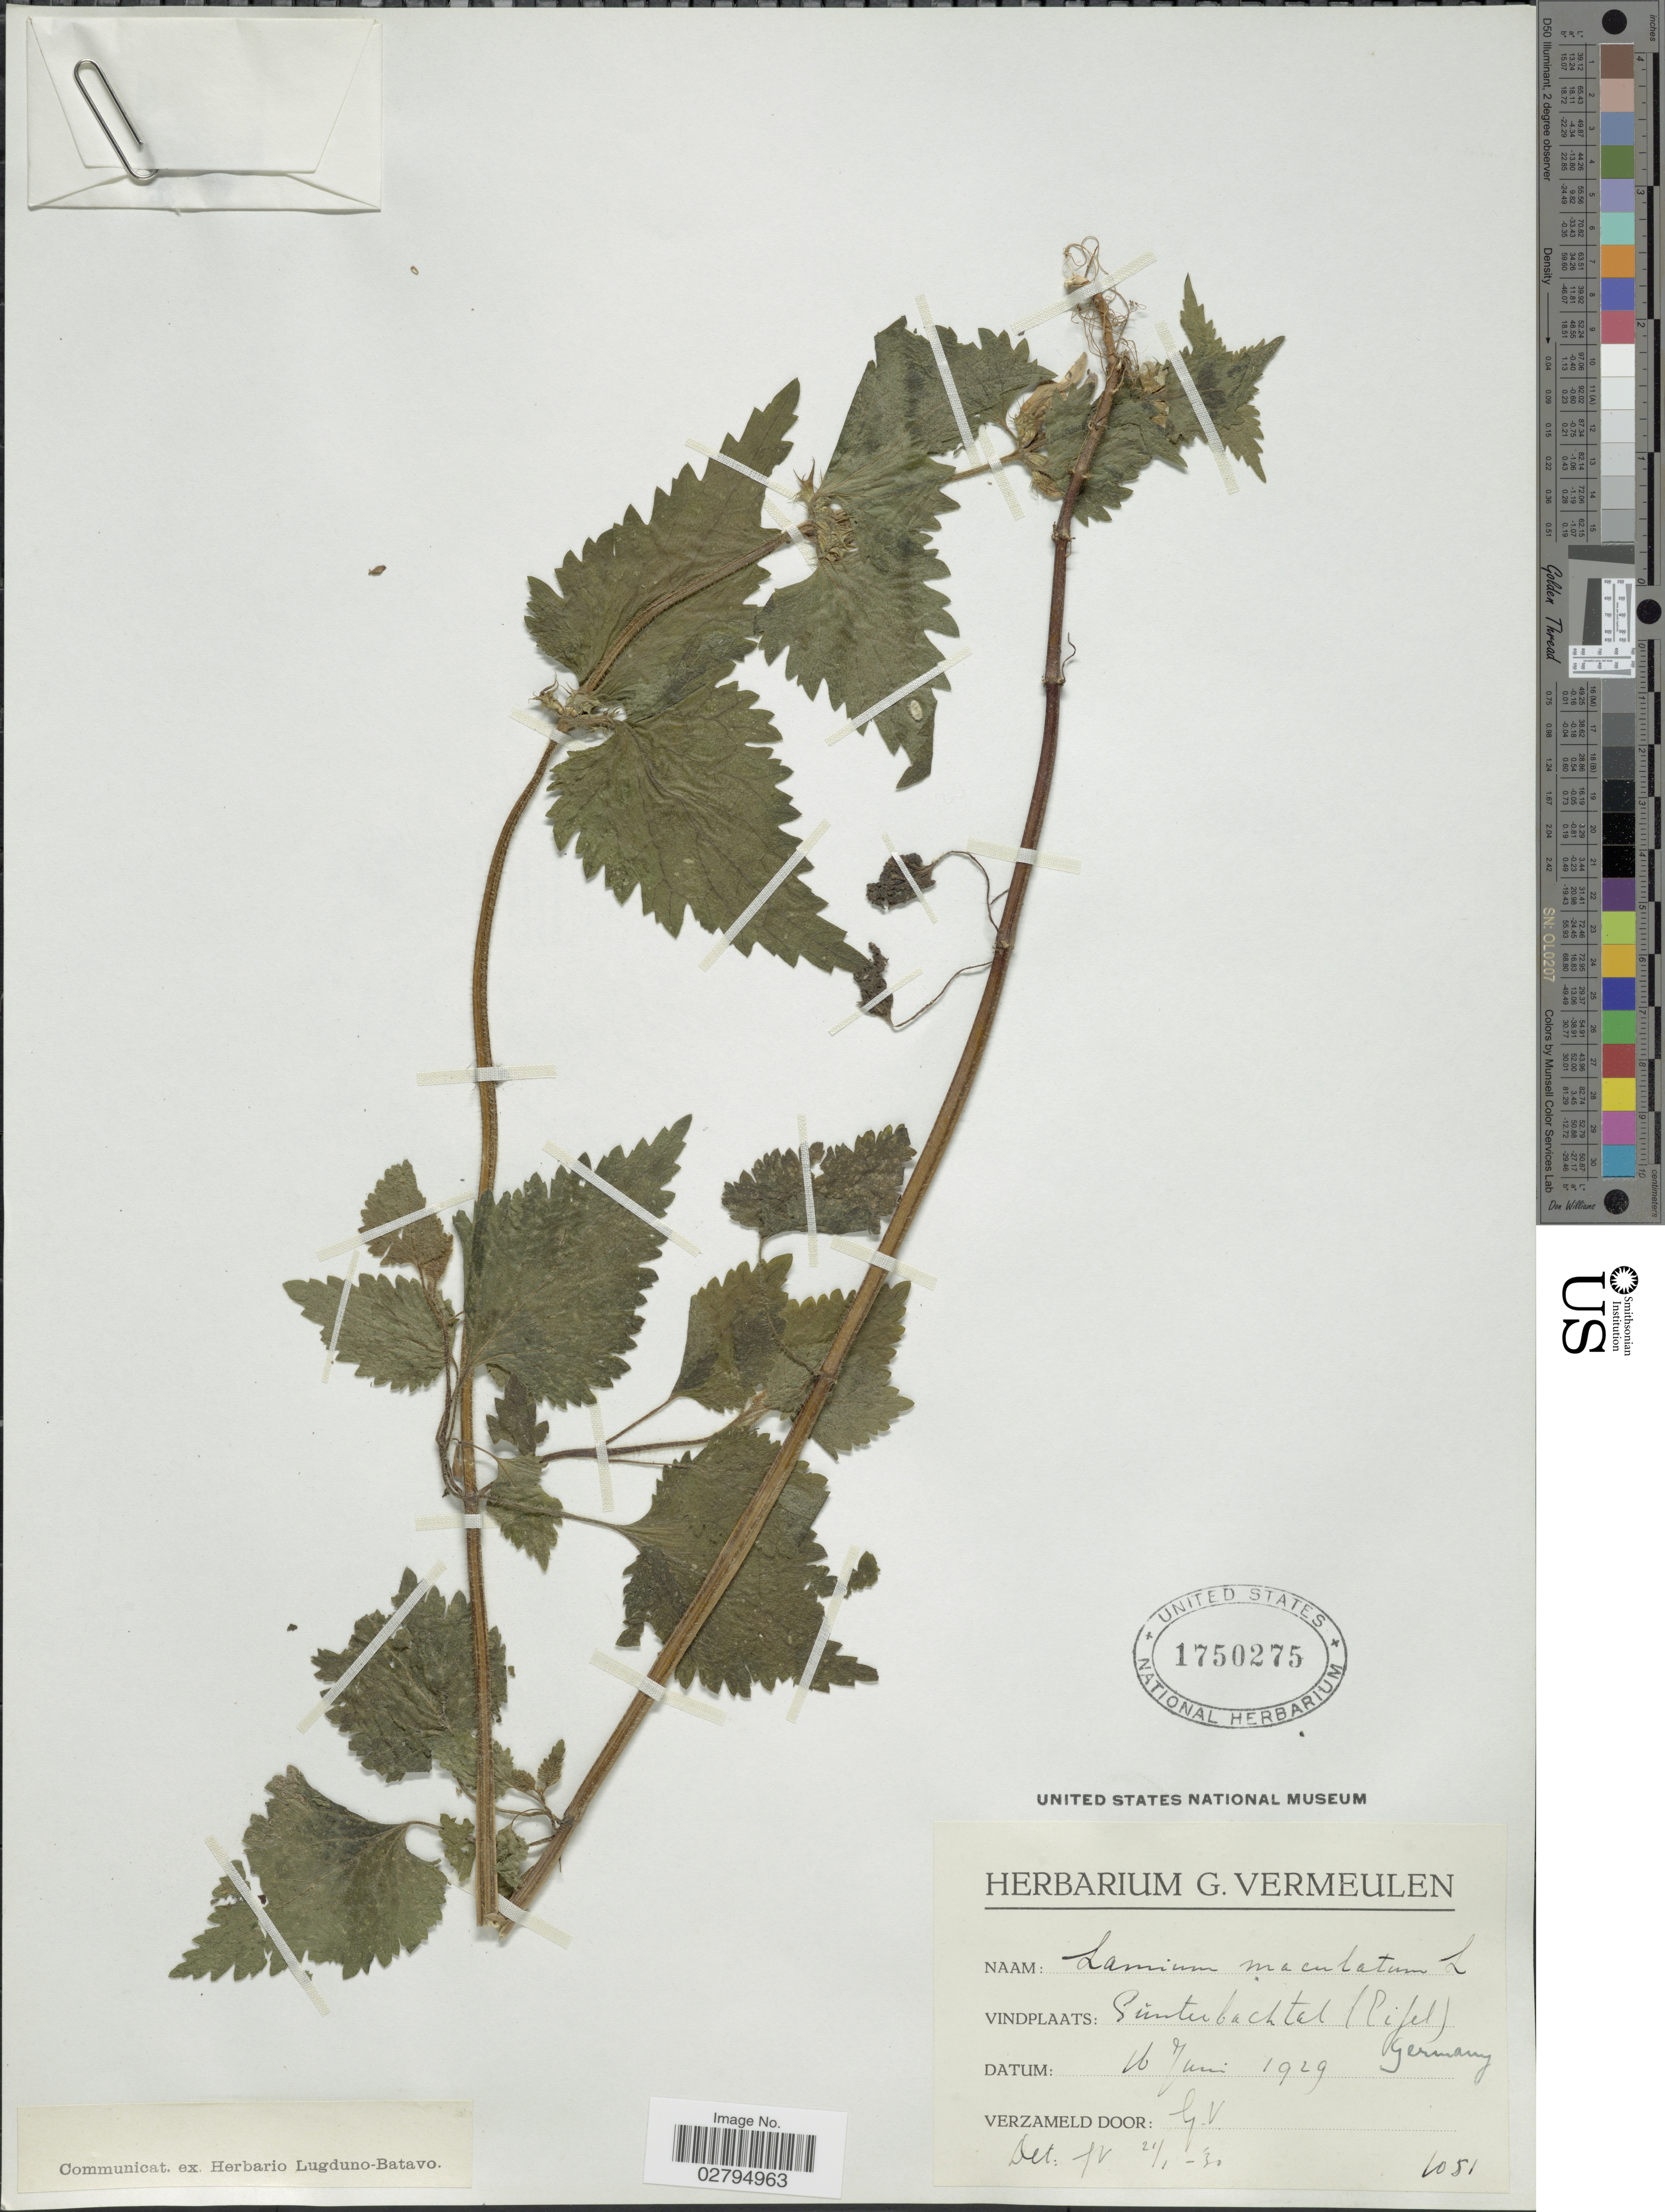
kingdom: Plantae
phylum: Tracheophyta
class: Magnoliopsida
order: Lamiales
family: Lamiaceae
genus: Lamium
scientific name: Lamium maculatum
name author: (L.) L.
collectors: G. Vermeulen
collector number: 1051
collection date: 1929-06-16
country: Germany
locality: Sinterbachtel (Eifel).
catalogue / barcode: US 1750275